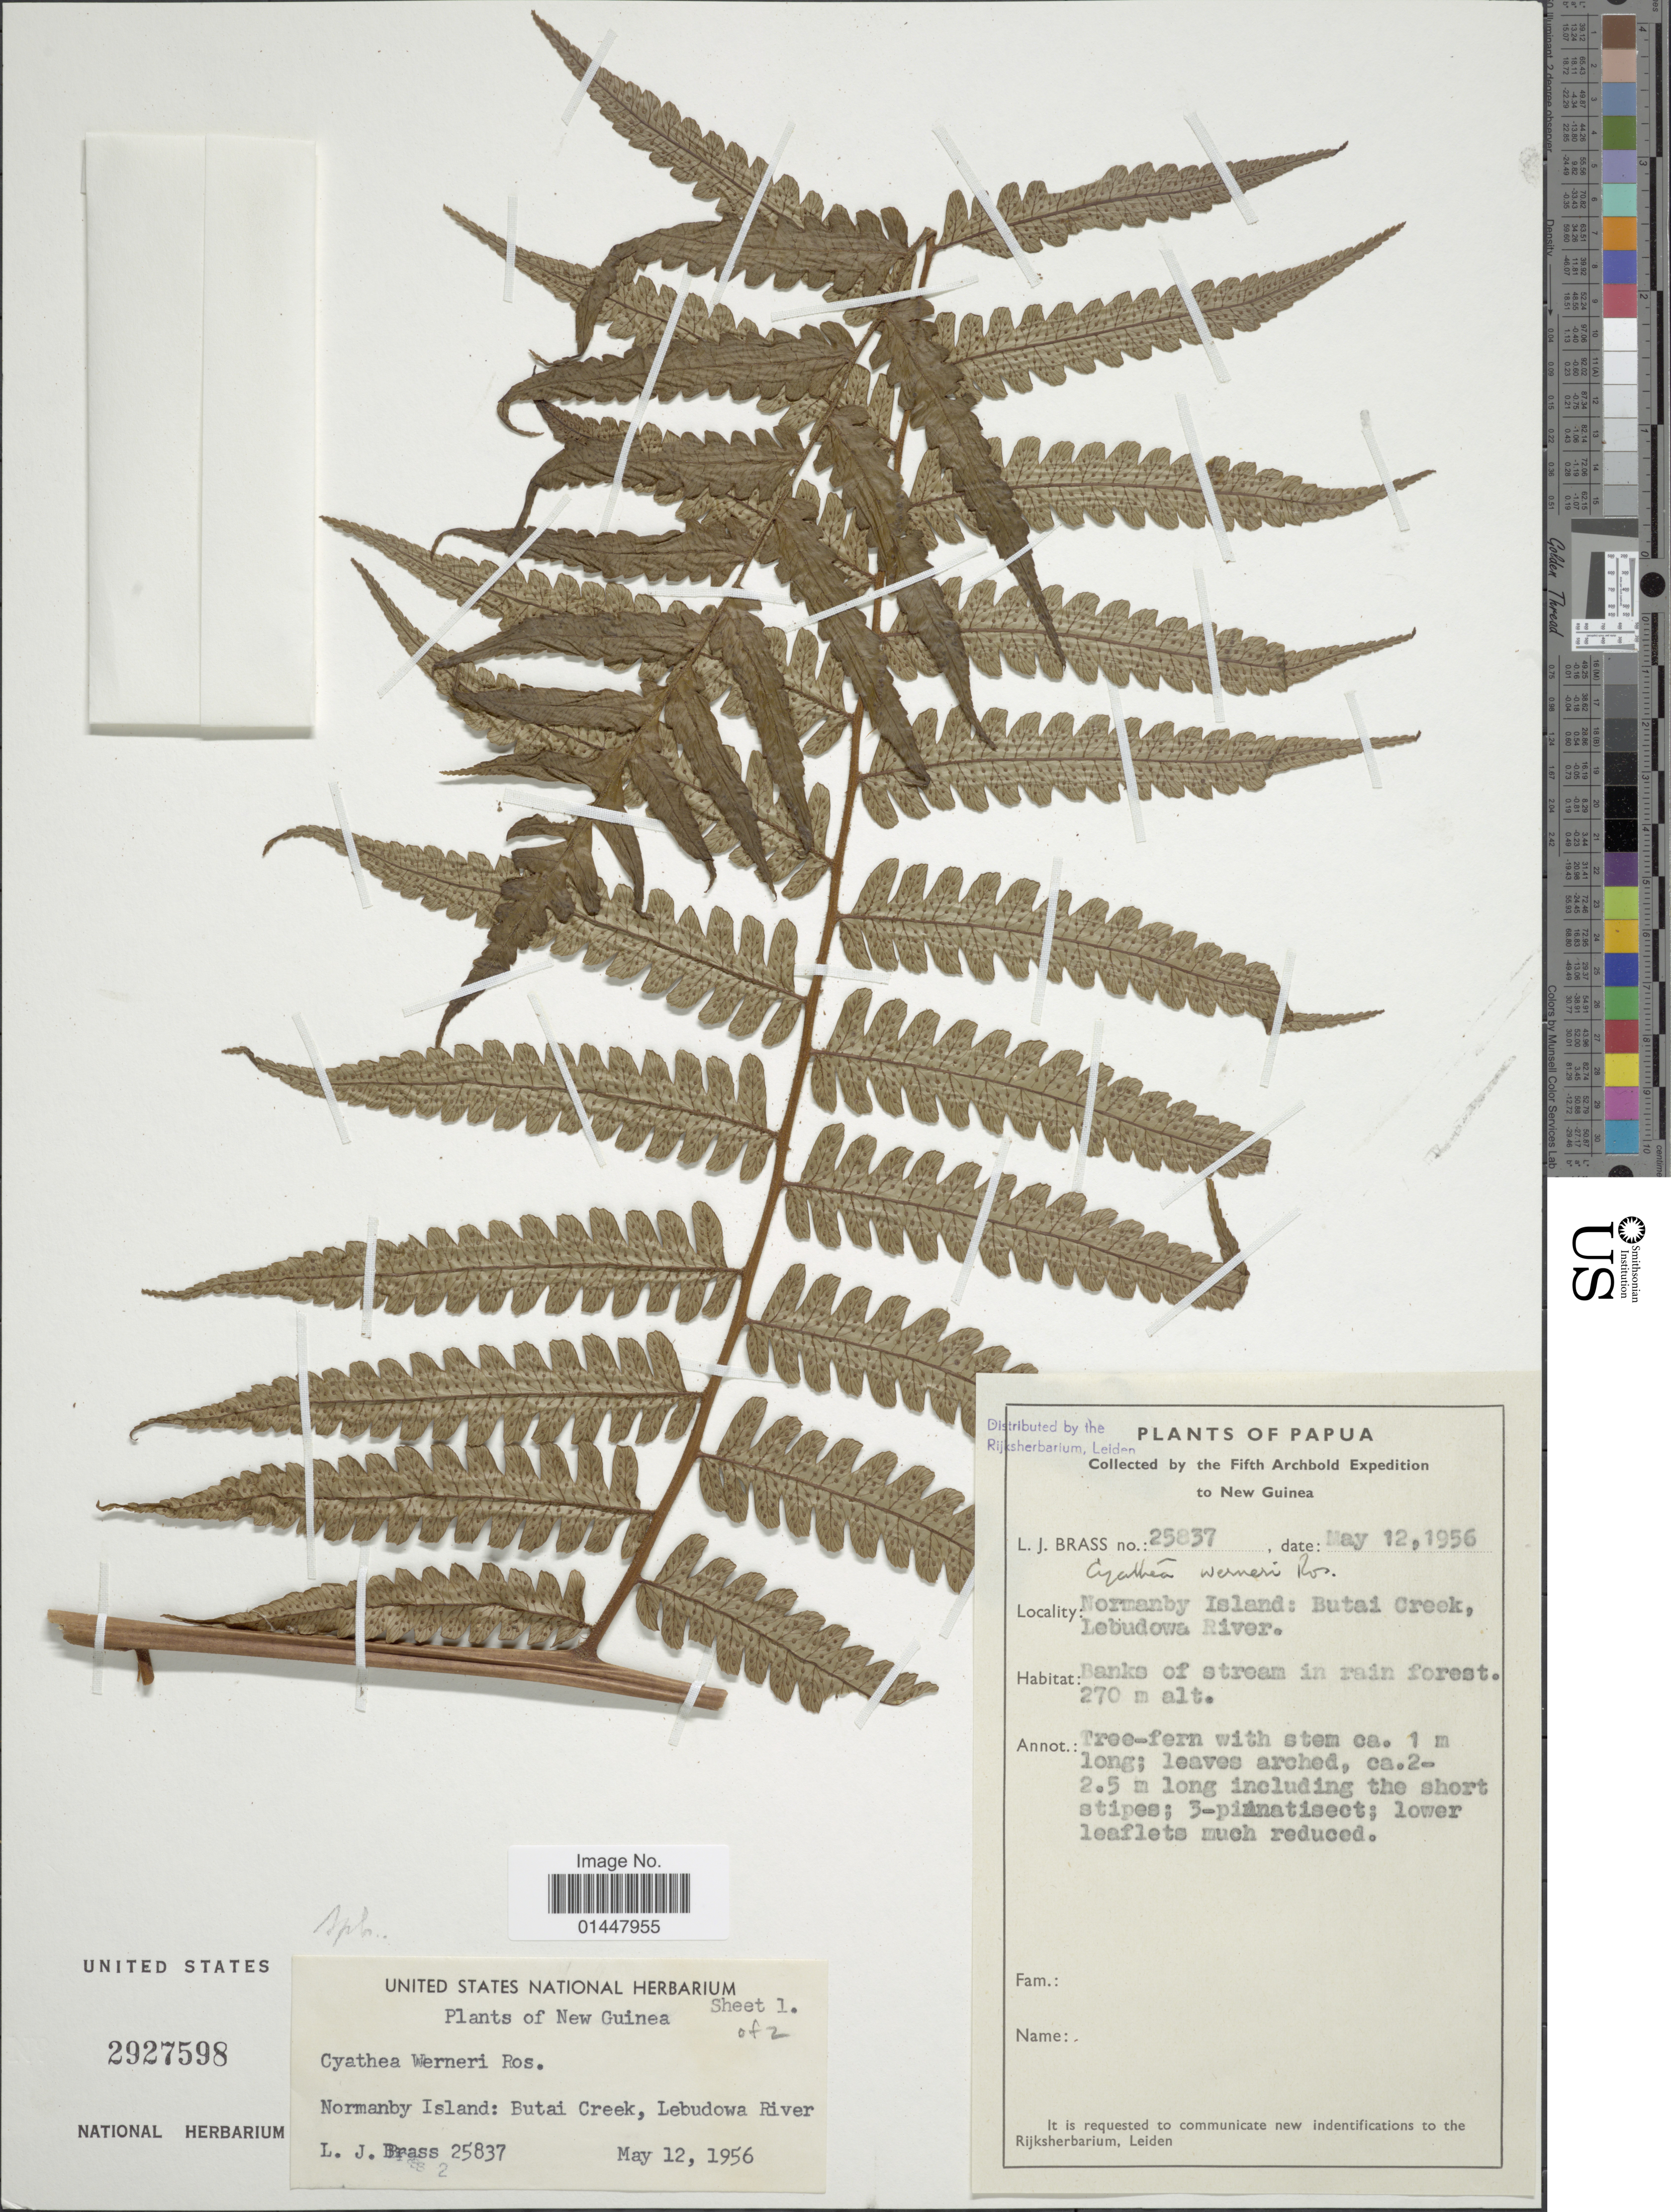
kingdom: Plantae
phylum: Tracheophyta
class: Polypodiopsida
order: Cyatheales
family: Cyatheaceae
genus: Sphaeropteris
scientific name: Sphaeropteris werneri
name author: (Rosenst.) R.M. Tryon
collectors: L. J. Brass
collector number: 25837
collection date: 1956-05-12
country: Papua New Guinea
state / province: Milne Bay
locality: New Guinea, Normanby Island: Butai Creek, Lebudowa River.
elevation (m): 270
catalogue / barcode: US 2927598